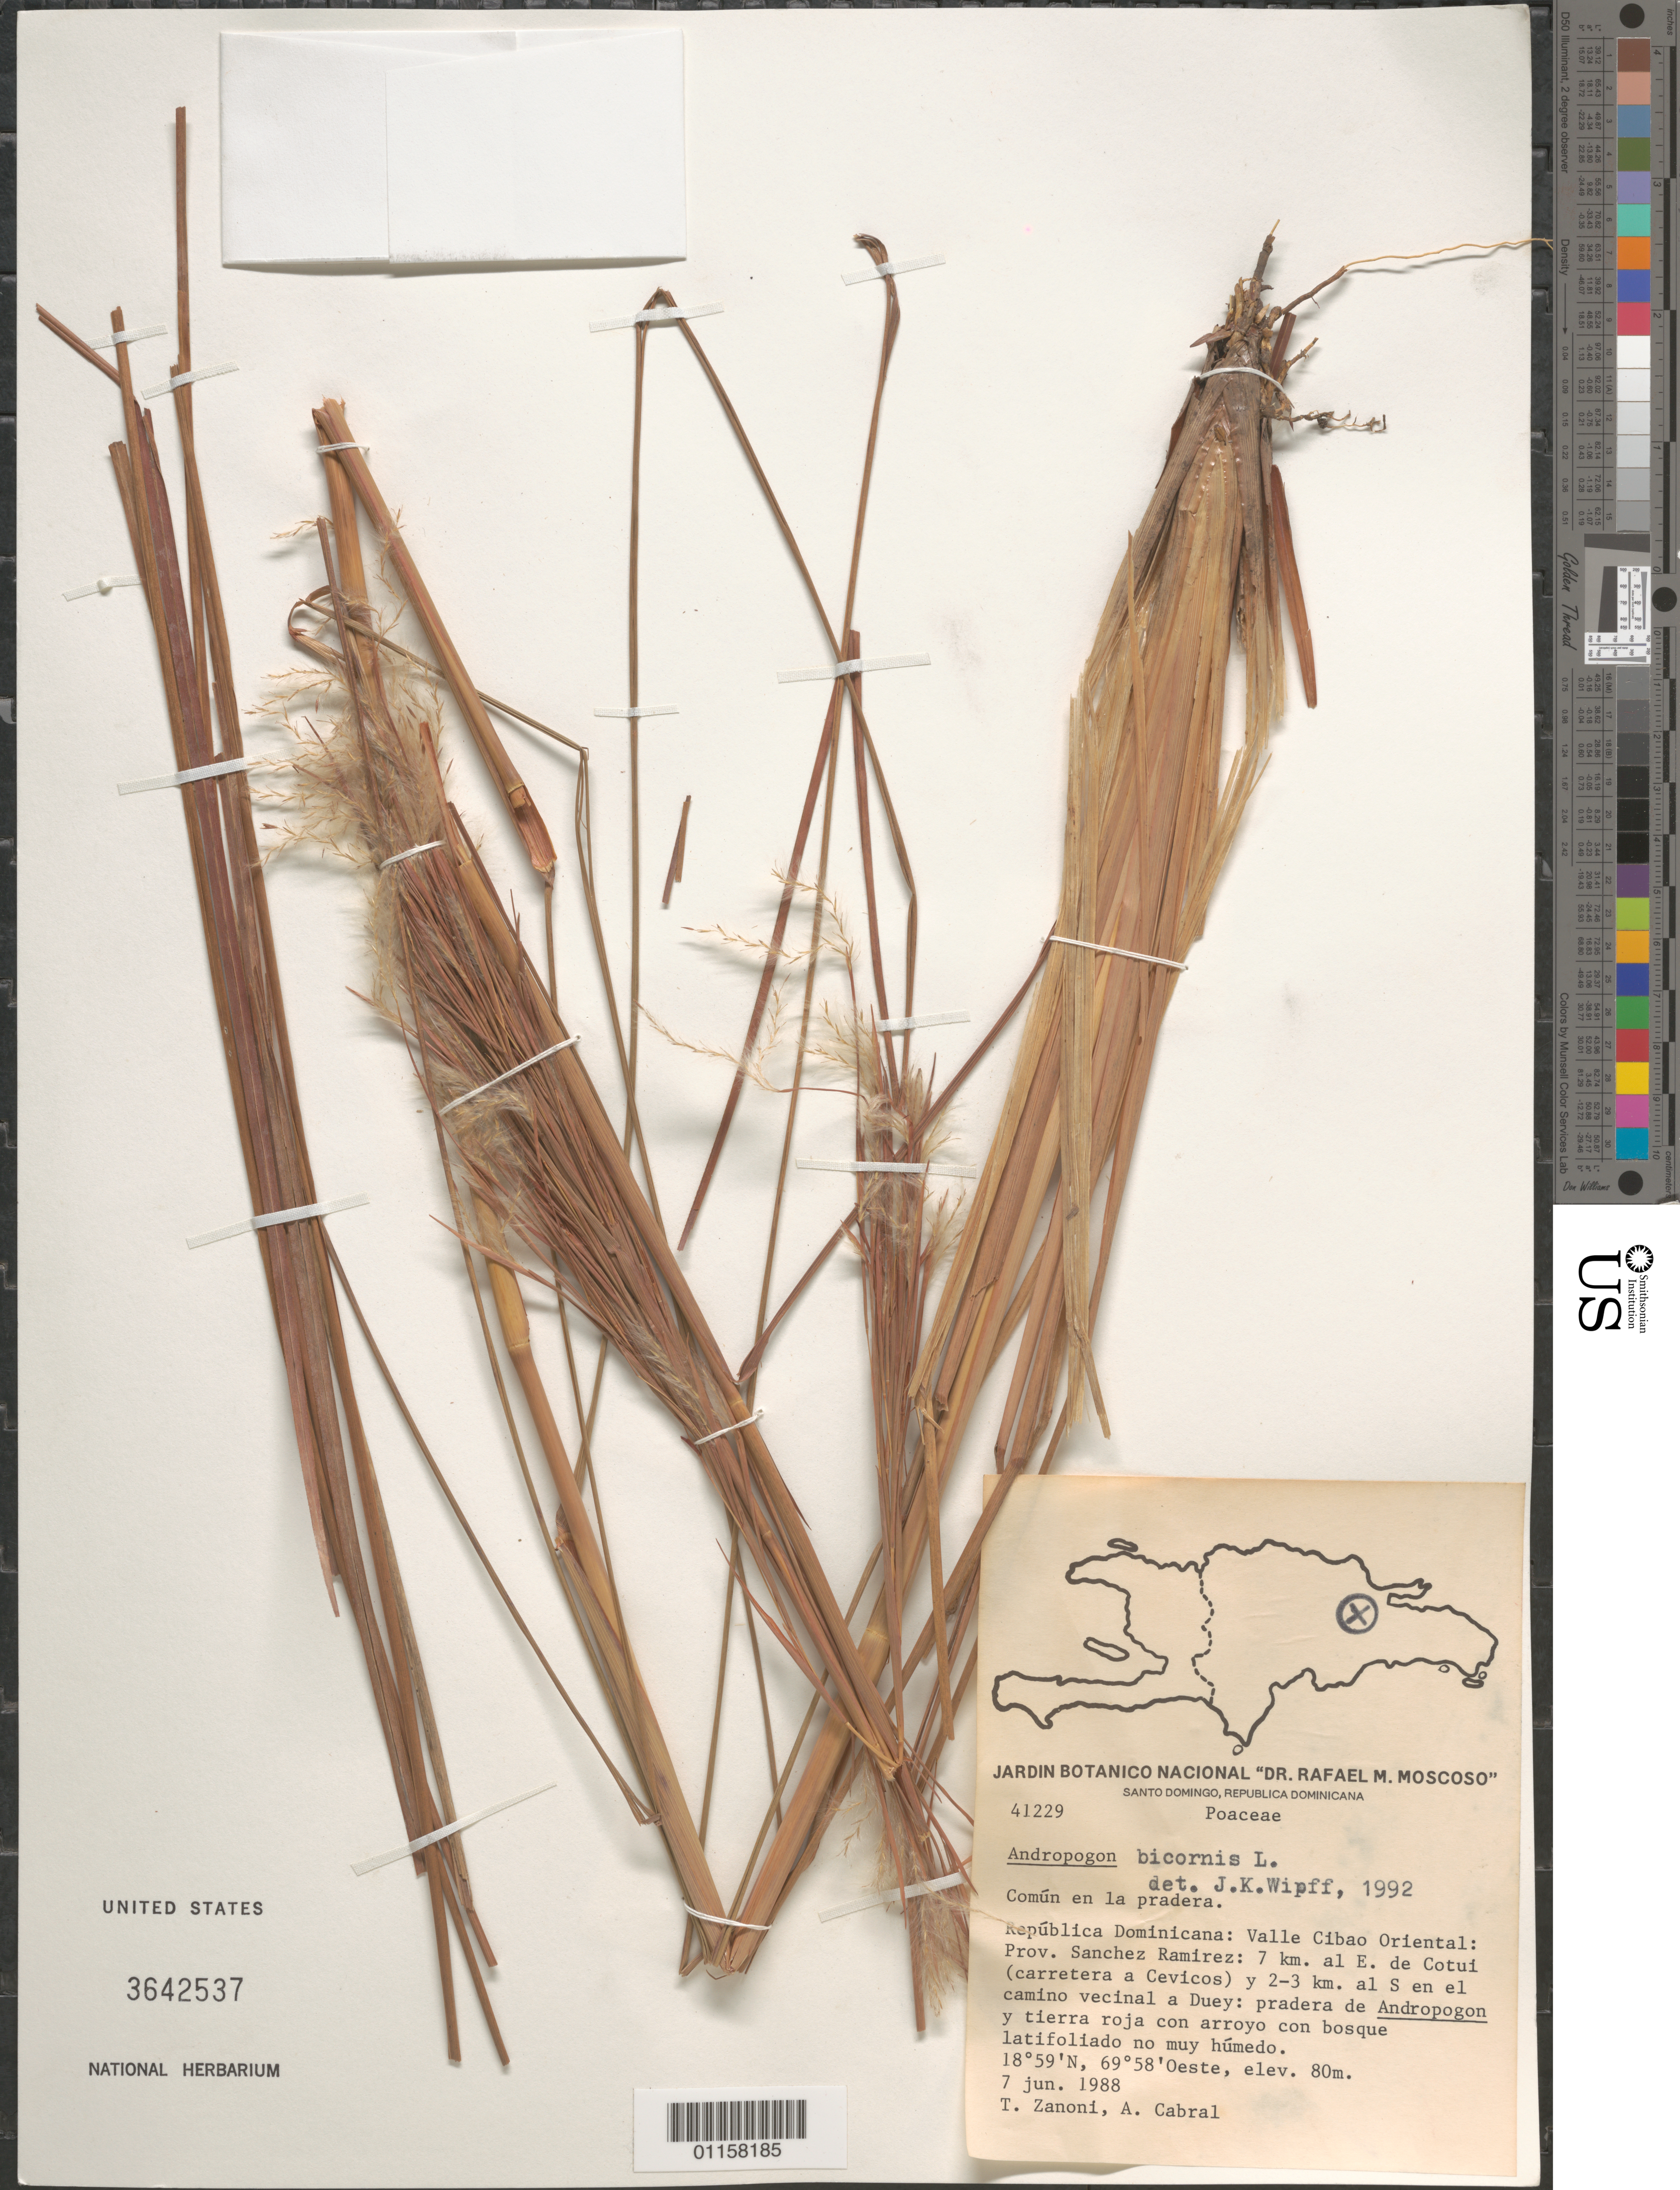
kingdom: Plantae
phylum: Tracheophyta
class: Liliopsida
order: Poales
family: Poaceae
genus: Andropogon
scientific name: Andropogon bicornis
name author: L.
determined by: Wipff, J. K.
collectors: T. A. Zanoni & A. Cabral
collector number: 41229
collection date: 1988-06-07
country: Dominican Republic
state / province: Sánchez Ramírez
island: Hispaniola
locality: Valle Cibao Oriental; 7 km al E de Cotui (carretera a Cevicos) y 2-3 km al S en el camino vecinal a Duey.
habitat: Común en la pradera. Pradera de Andropogon y tierra roja con arroyo con bosque latifoliado no muy húmedo.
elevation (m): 80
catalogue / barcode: US 3642537